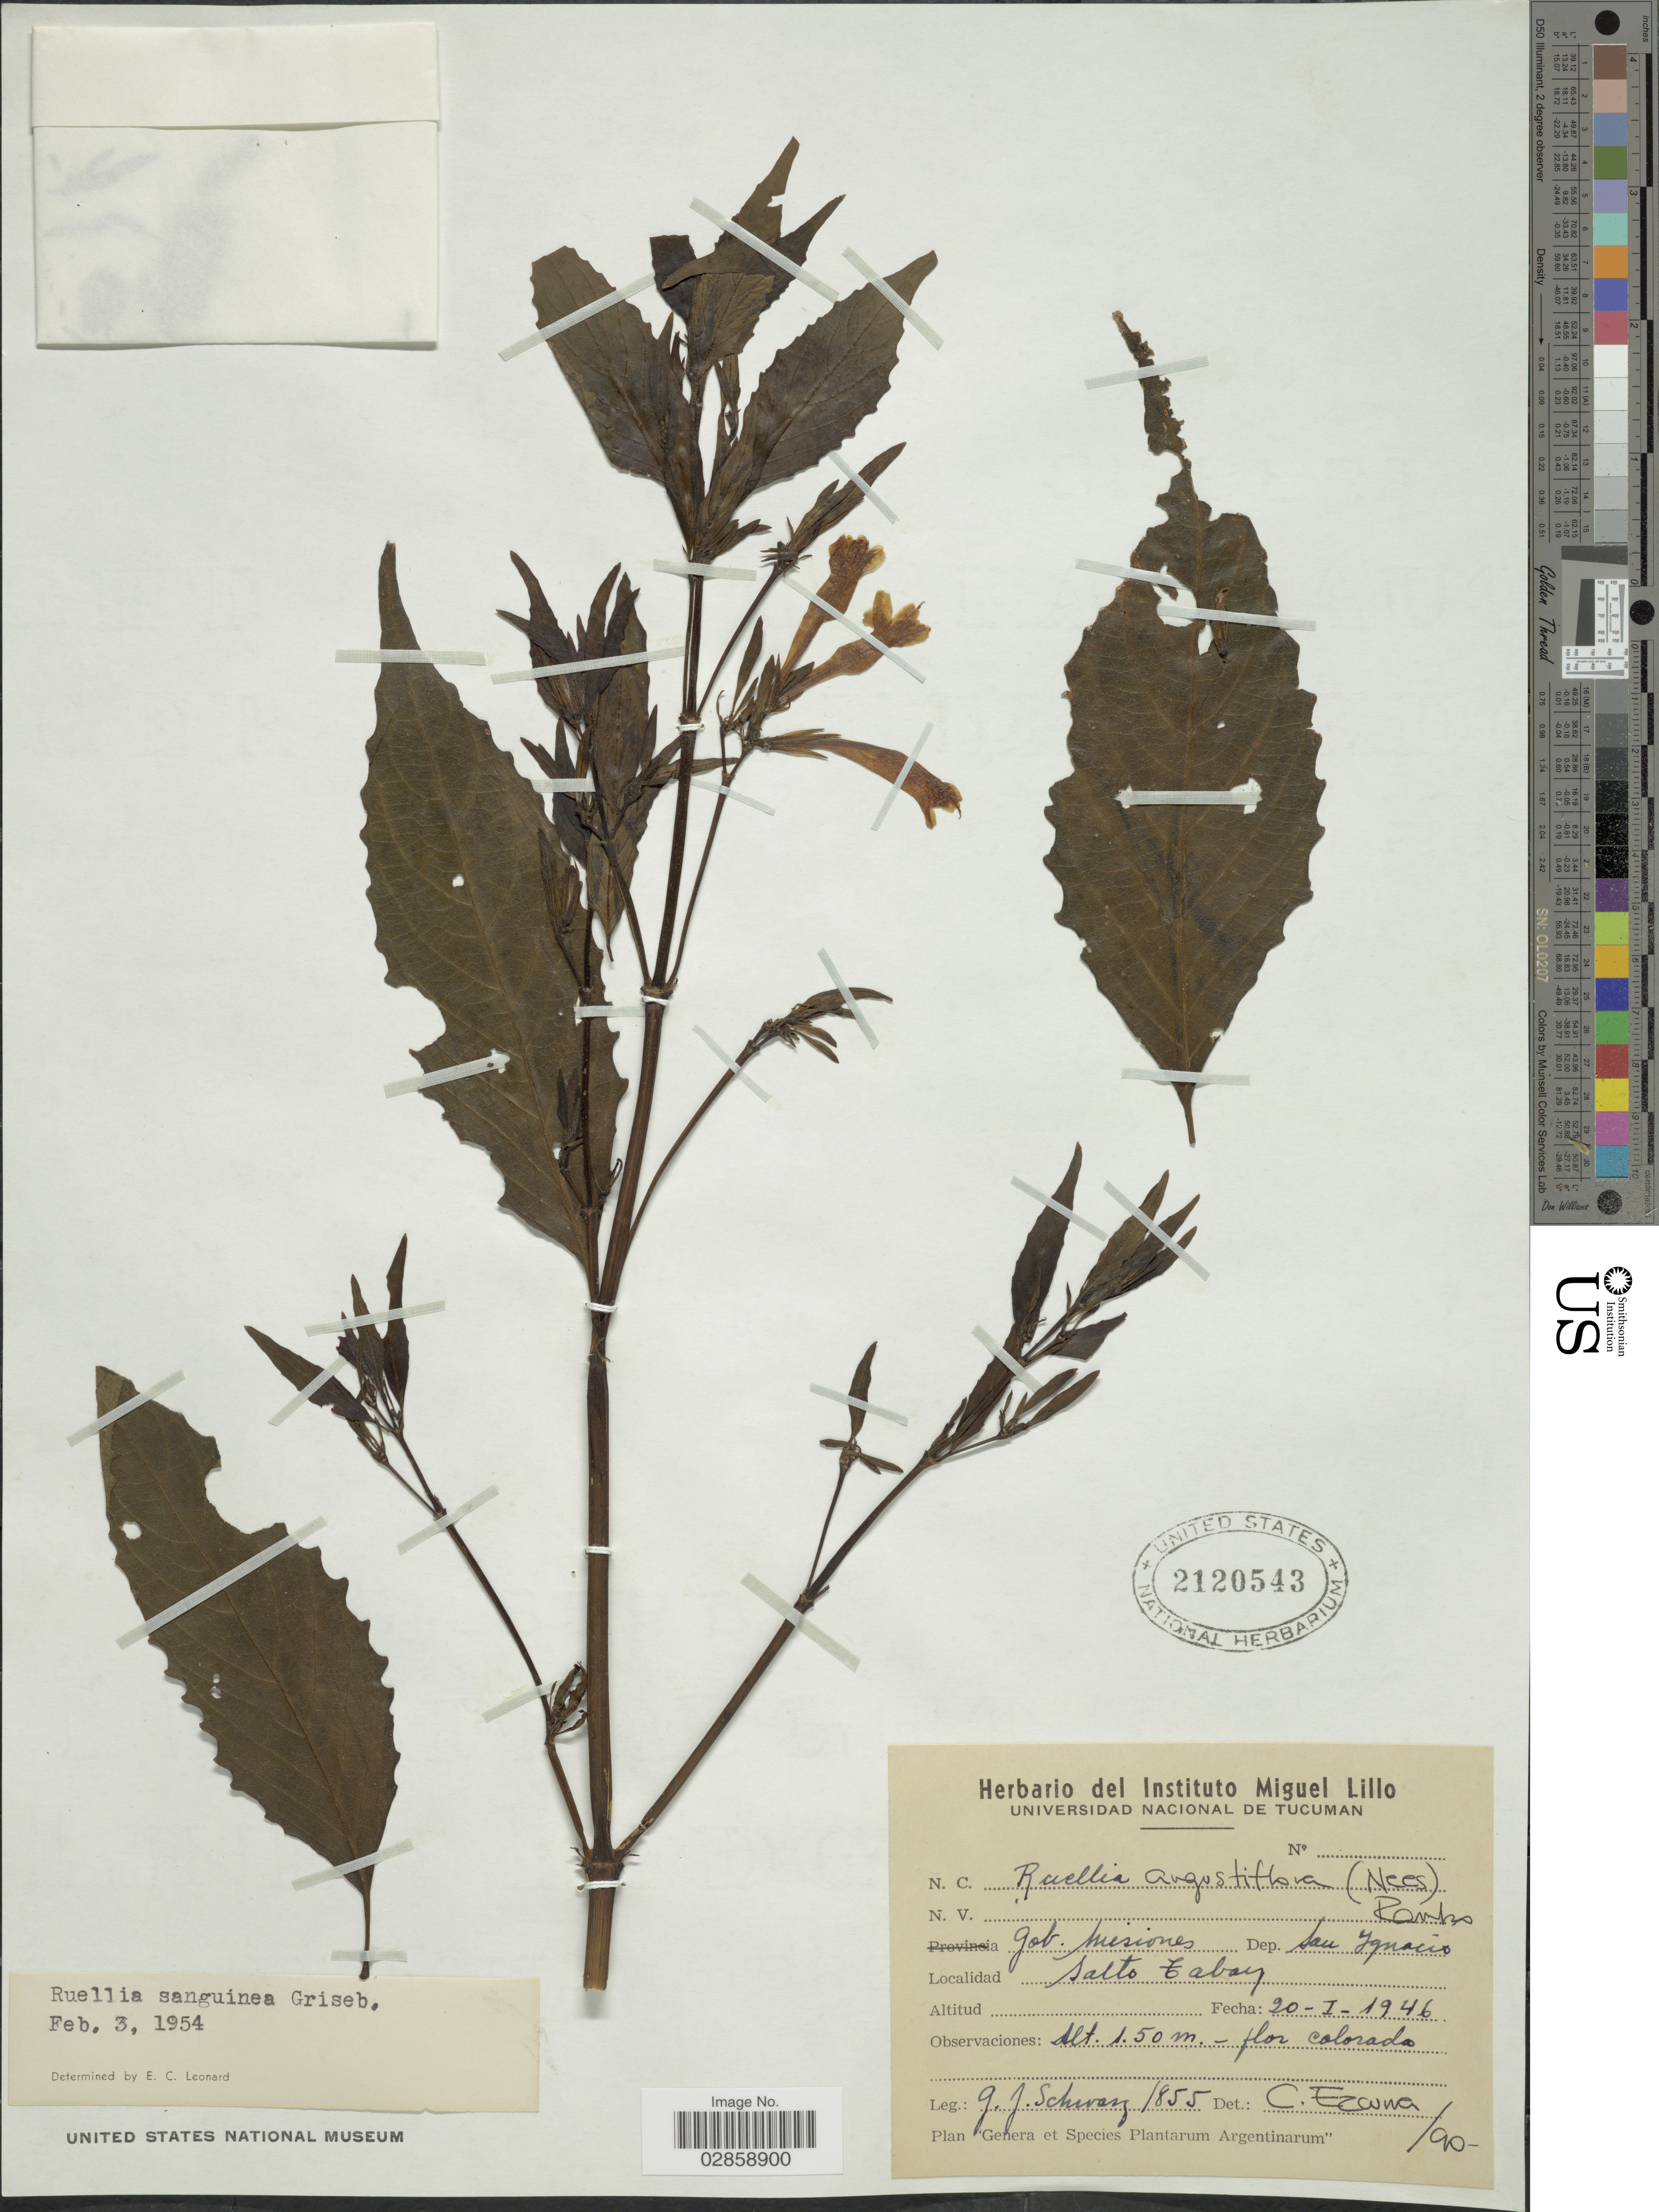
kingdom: Plantae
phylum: Tracheophyta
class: Magnoliopsida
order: Lamiales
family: Acanthaceae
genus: Ruellia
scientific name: Ruellia angustiflora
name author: (Nees) Lindau ex Rambo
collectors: G. J. Schwarz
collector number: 1855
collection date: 1946-01-20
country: Argentina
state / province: Misiones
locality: Gob. Misiones. Dep. San Ignacio. Salto Tabay.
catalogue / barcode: US 2120543